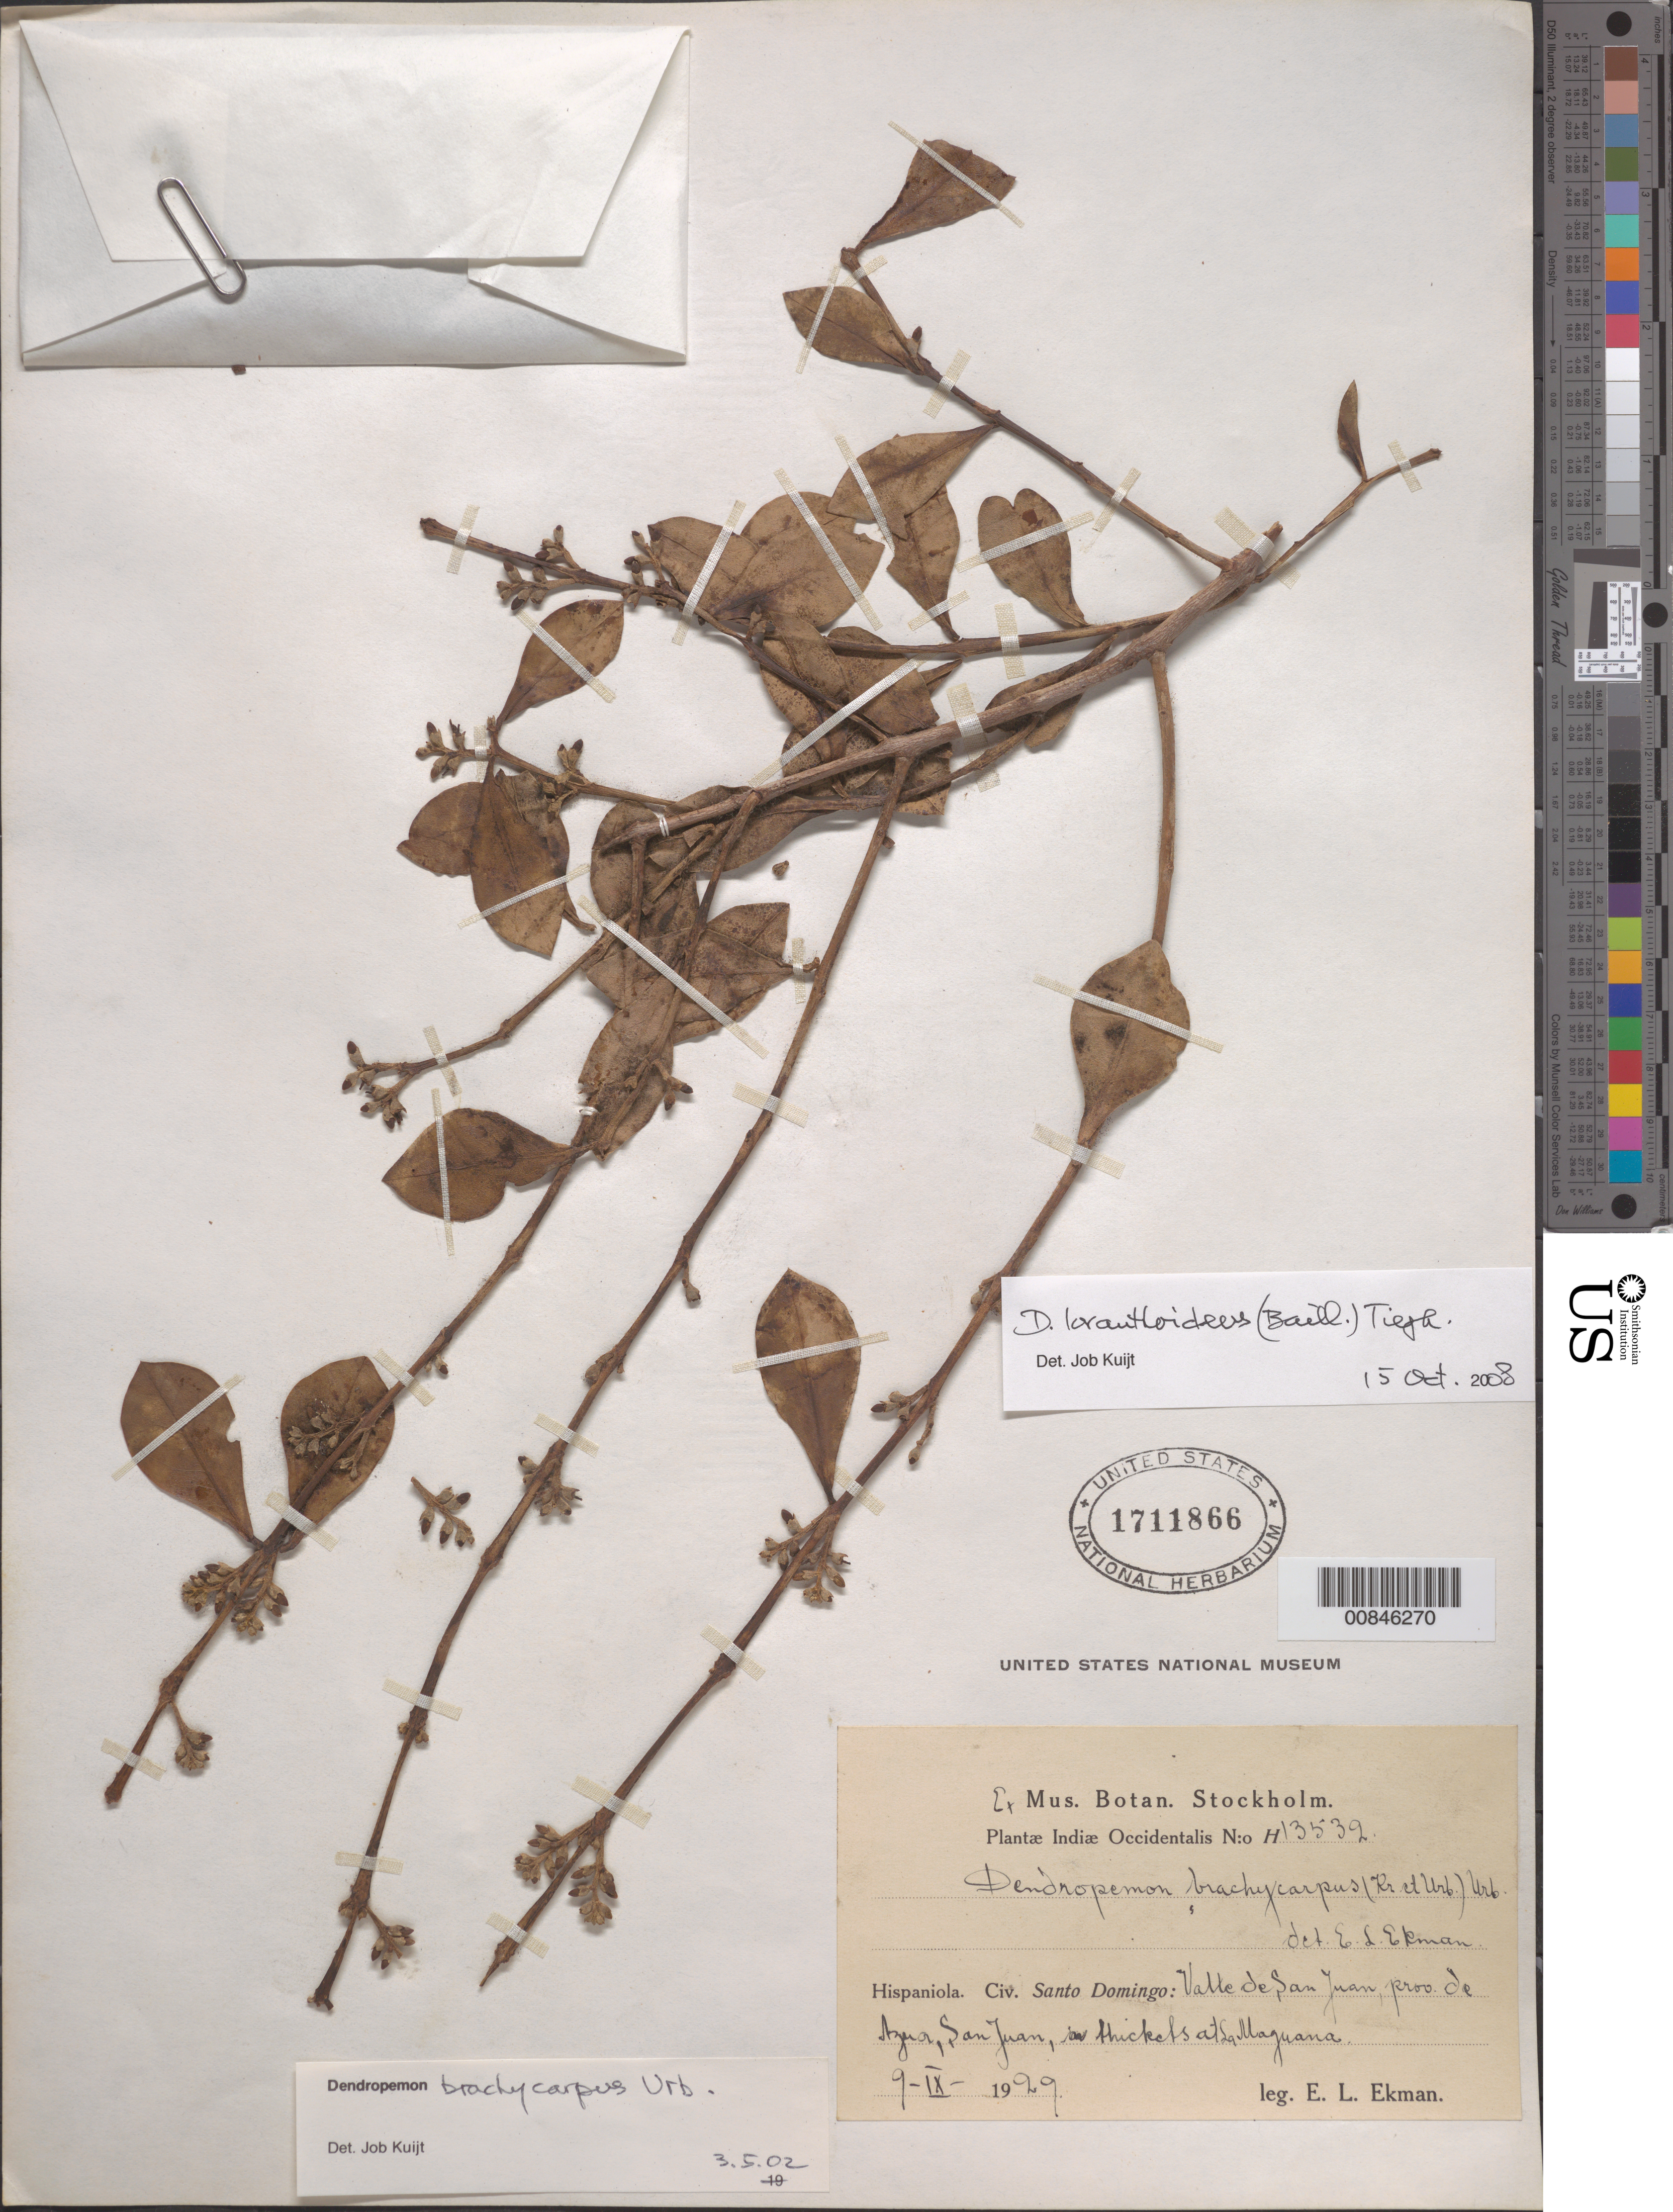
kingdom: Plantae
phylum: Tracheophyta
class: Magnoliopsida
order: Santalales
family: Loranthaceae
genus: Phthirusa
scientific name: Phthirusa sp.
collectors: E. L. Ekman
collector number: H 13532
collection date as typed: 09 Sep 1929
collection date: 1929-09-09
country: Dominican Republic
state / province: Azua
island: Hispaniola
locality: Valle de San Juan, San Juan, at La Maguana.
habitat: In thickets.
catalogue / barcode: US 1711866